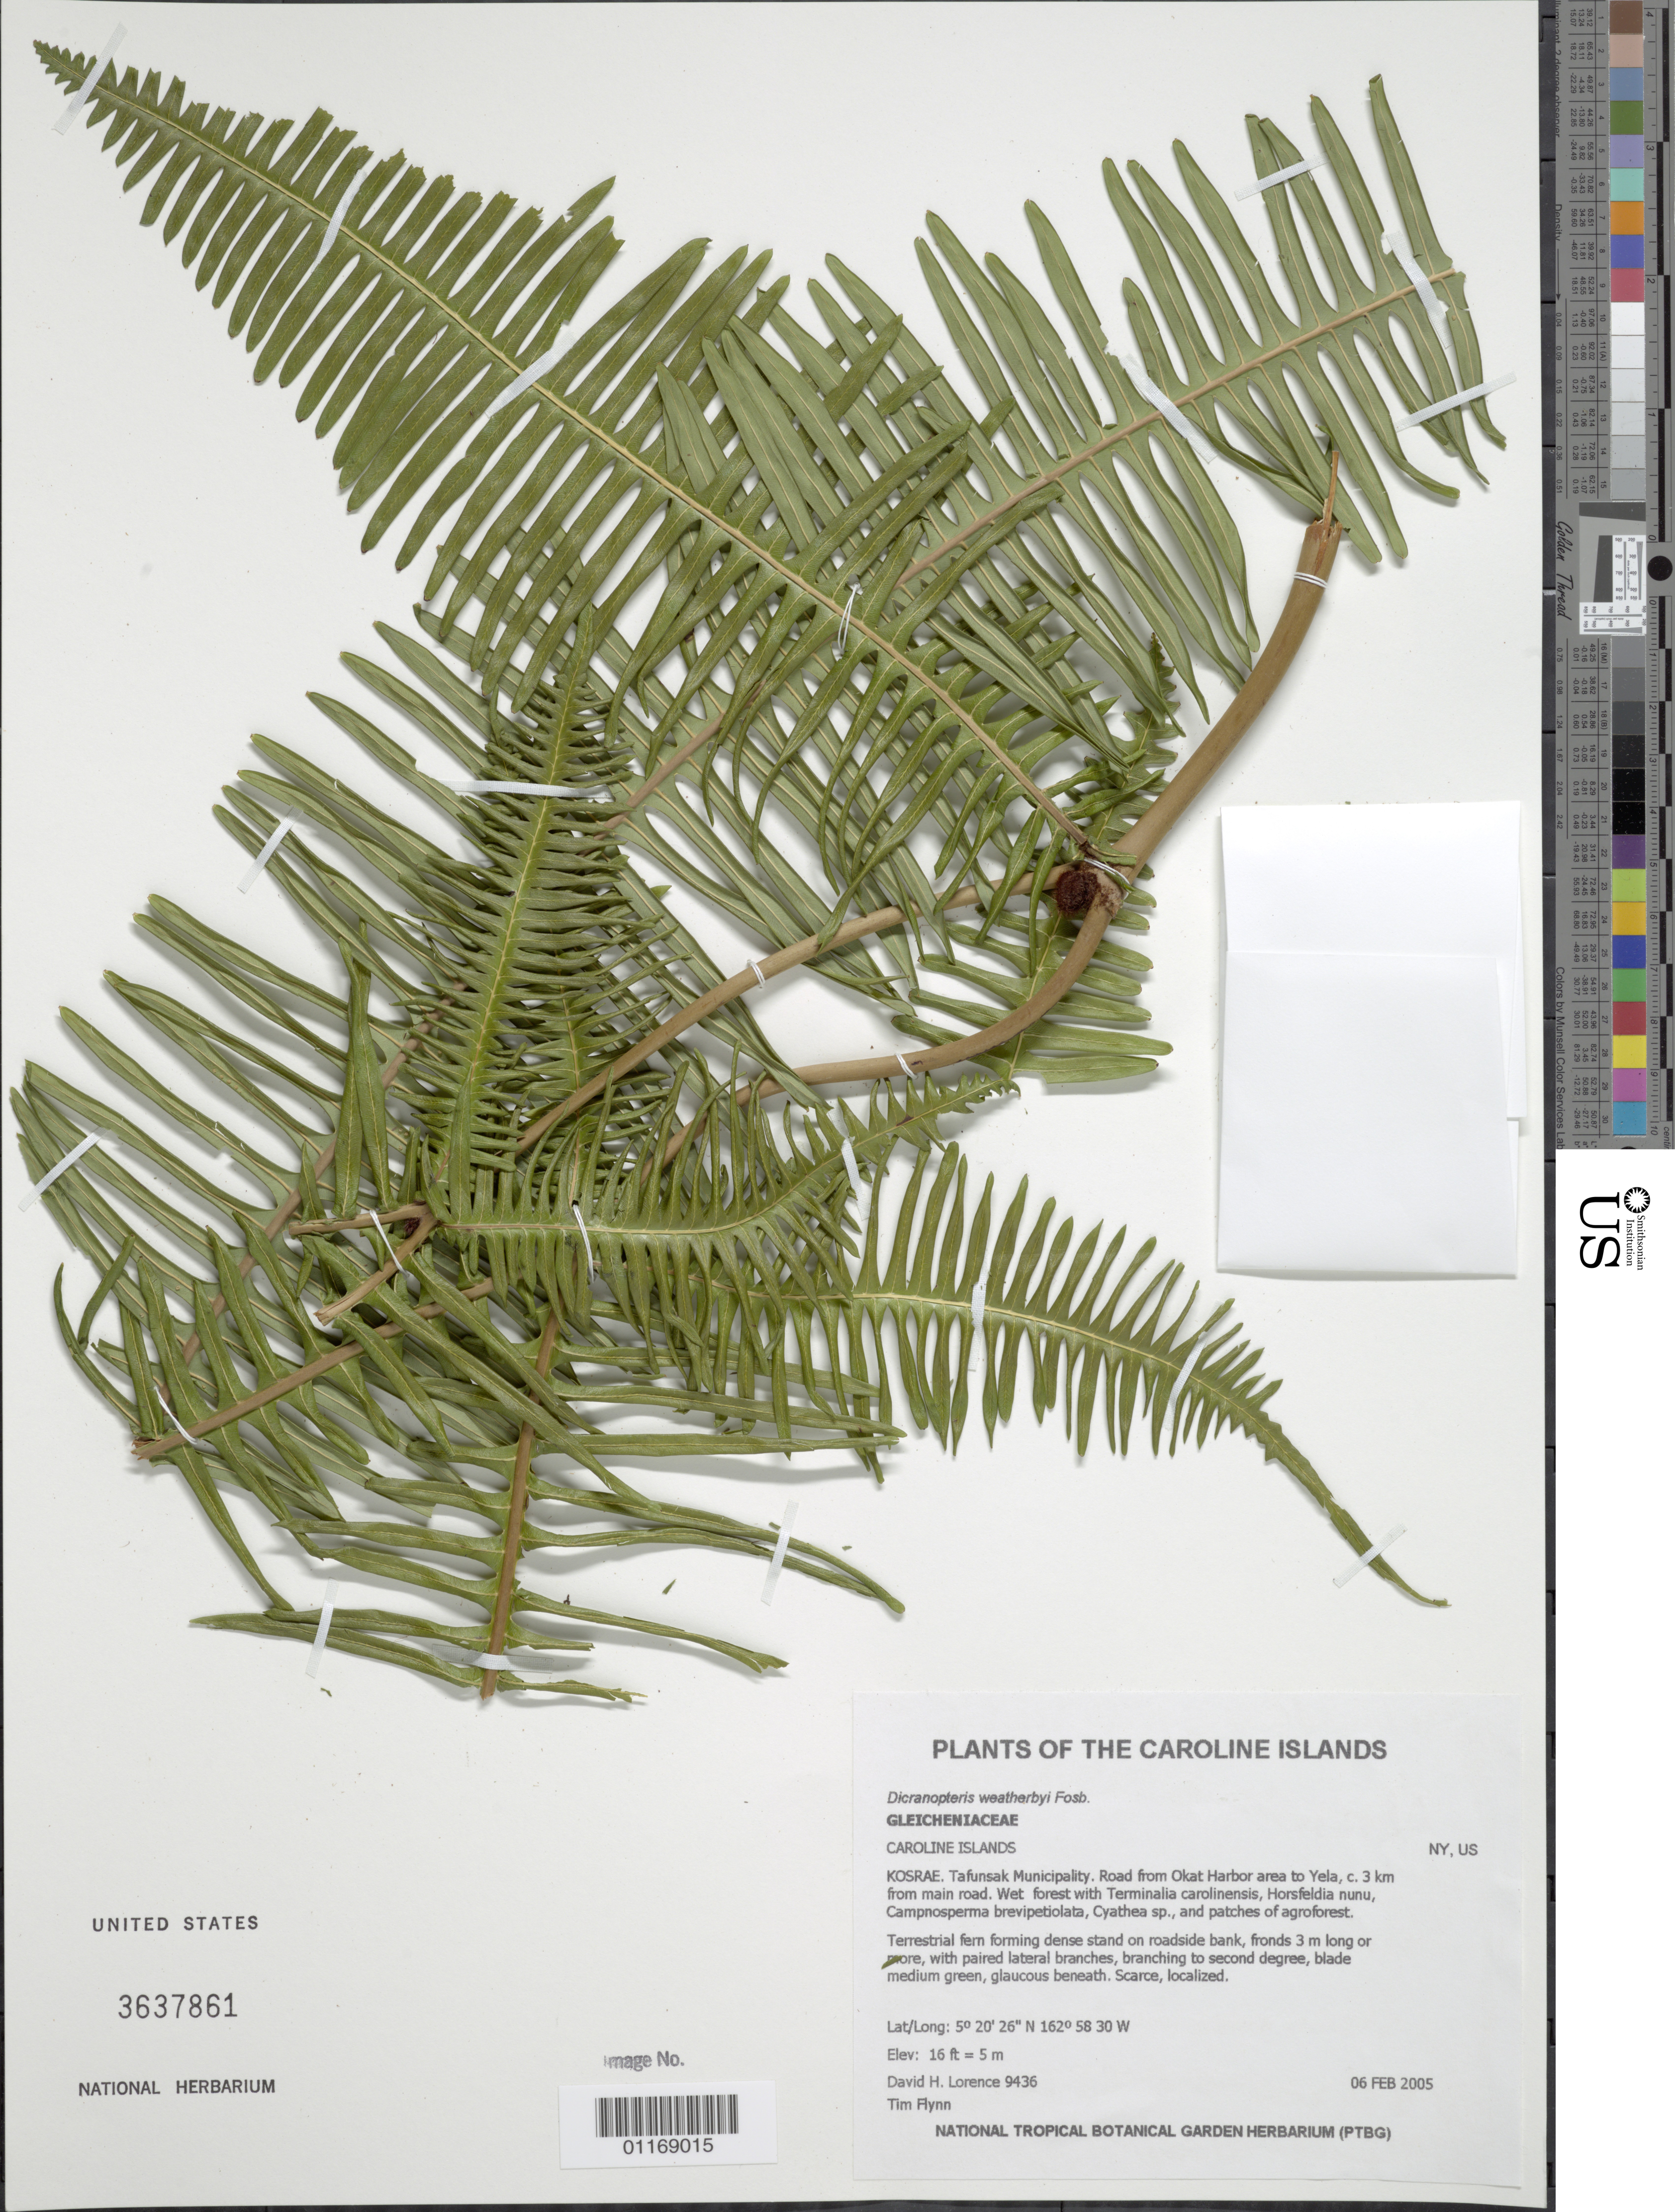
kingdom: Plantae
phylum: Tracheophyta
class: Polypodiopsida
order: Gleicheniales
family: Gleicheniaceae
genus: Dicranopteris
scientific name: Dicranopteris weatherbyi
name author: (Fosberg) Glassman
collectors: D. Lorence & T. W. Flynn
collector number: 9436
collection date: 2005-02-06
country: Micronesia, Federated States of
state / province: Kosrae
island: Kosrae [Kusaie]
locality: Tafunsak municipality. road from Okat Harbor area to Yela, c. 3 km from main road.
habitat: Patches of agroforest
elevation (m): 5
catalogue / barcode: US 3637861